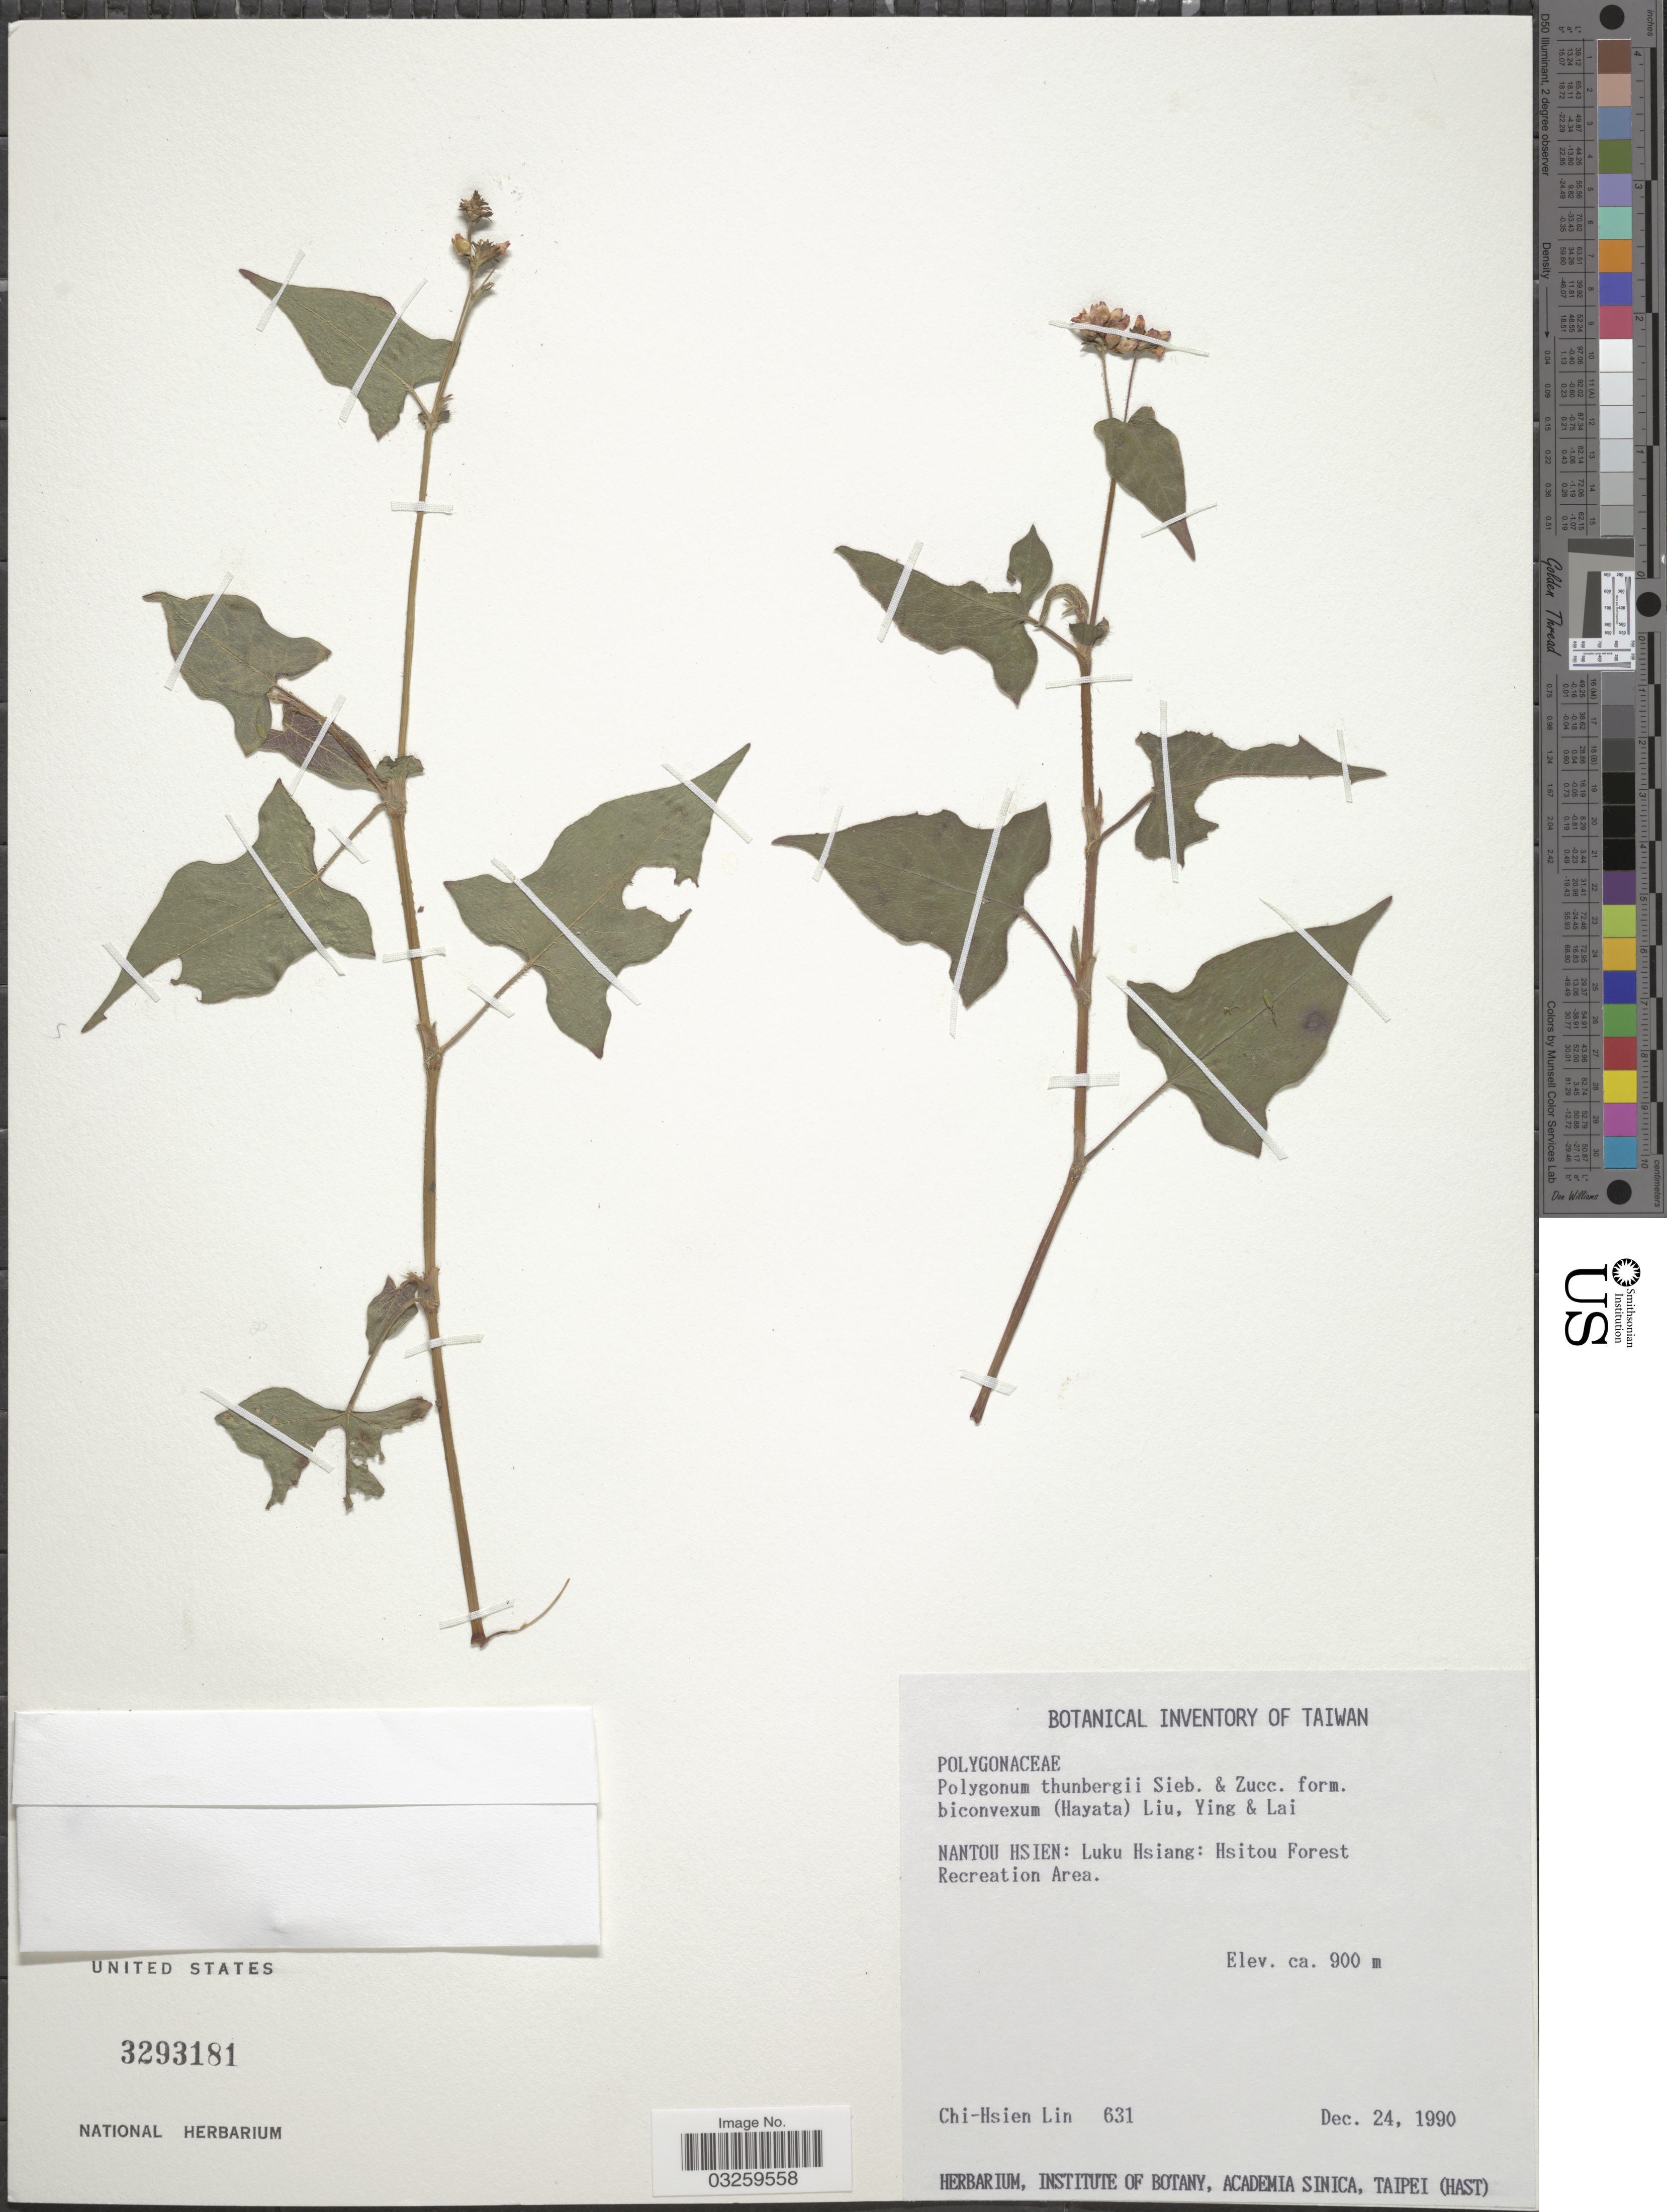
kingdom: Plantae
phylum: Tracheophyta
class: Magnoliopsida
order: Caryophyllales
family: Polygonaceae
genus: Persicaria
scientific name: Persicaria sp.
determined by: Atha, D. E.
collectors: C. Lin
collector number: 631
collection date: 1990-12-24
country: Taiwan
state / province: Nantou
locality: Nantou Hsien: Luku Hsiang: Hsitou Forest Recreation Area.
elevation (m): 900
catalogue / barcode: US 3293181